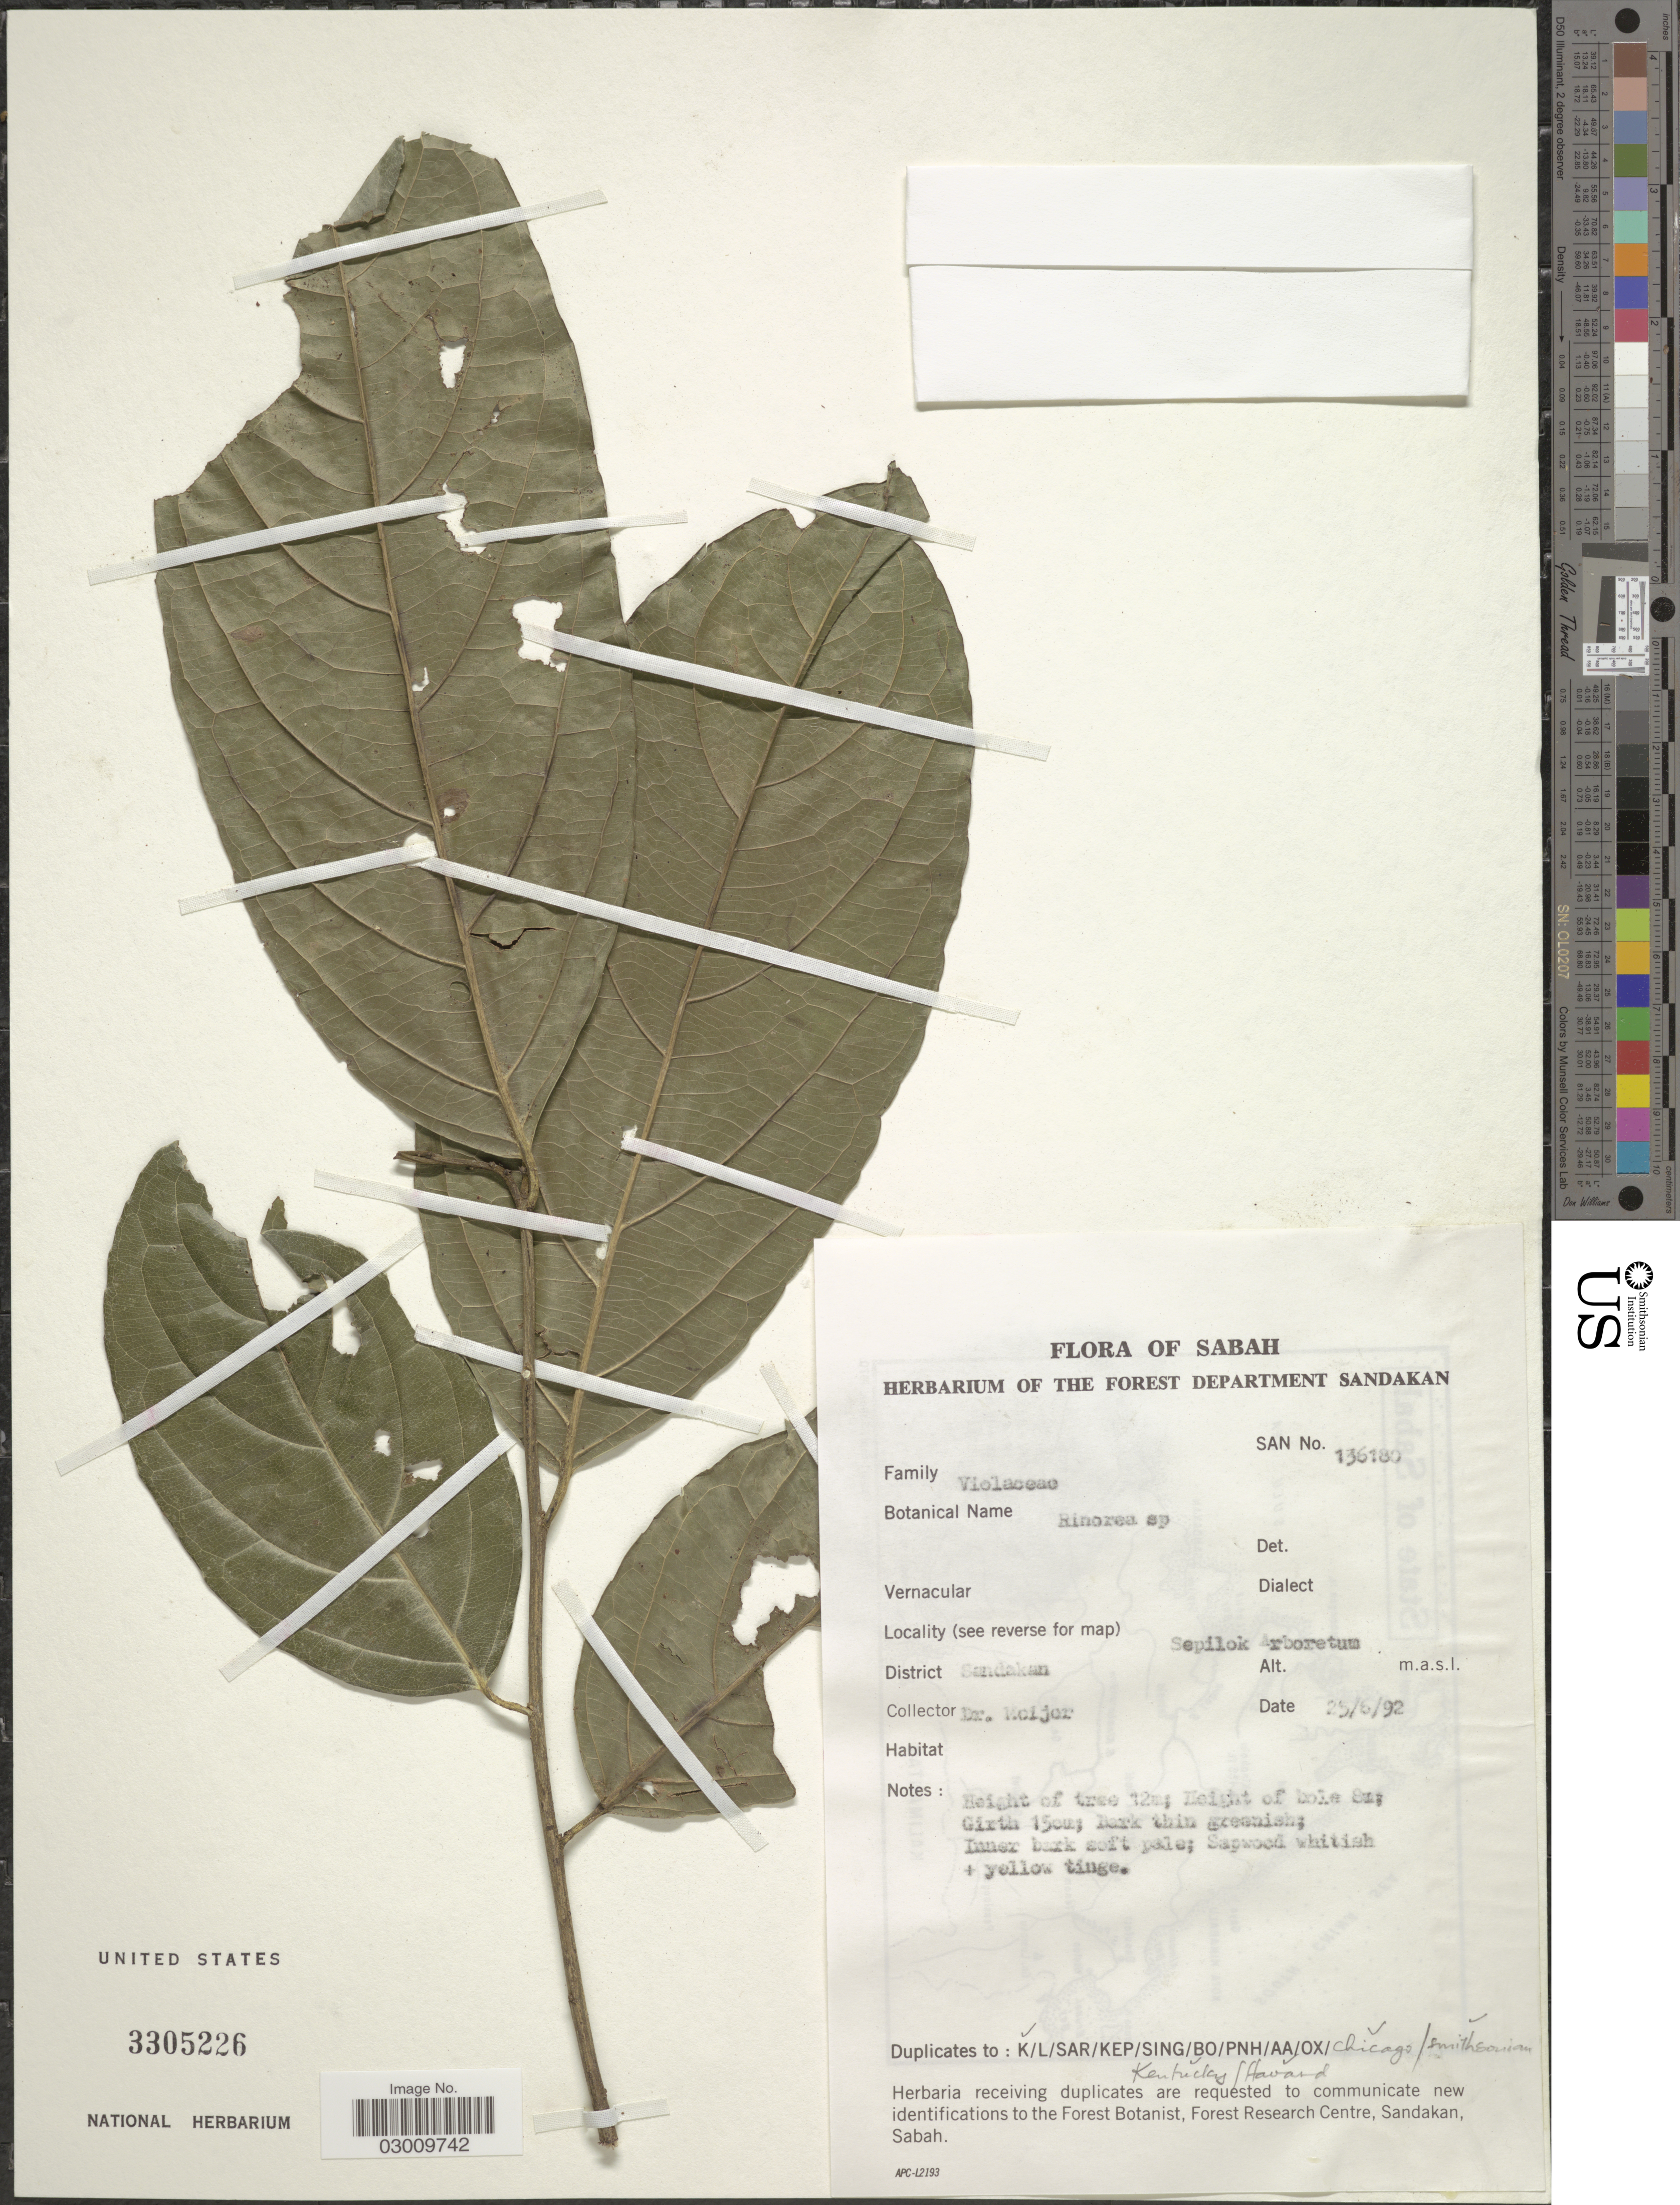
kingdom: Plantae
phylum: Tracheophyta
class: Magnoliopsida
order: Malpighiales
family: Violaceae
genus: Rinorea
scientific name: Rinorea sp.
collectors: -- Meijer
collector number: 136180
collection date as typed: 25/6/92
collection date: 1992-06-25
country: Malaysia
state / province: Sabah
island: Borneo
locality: Sepilok Arboretum. District Sandakan.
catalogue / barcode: US 3305226